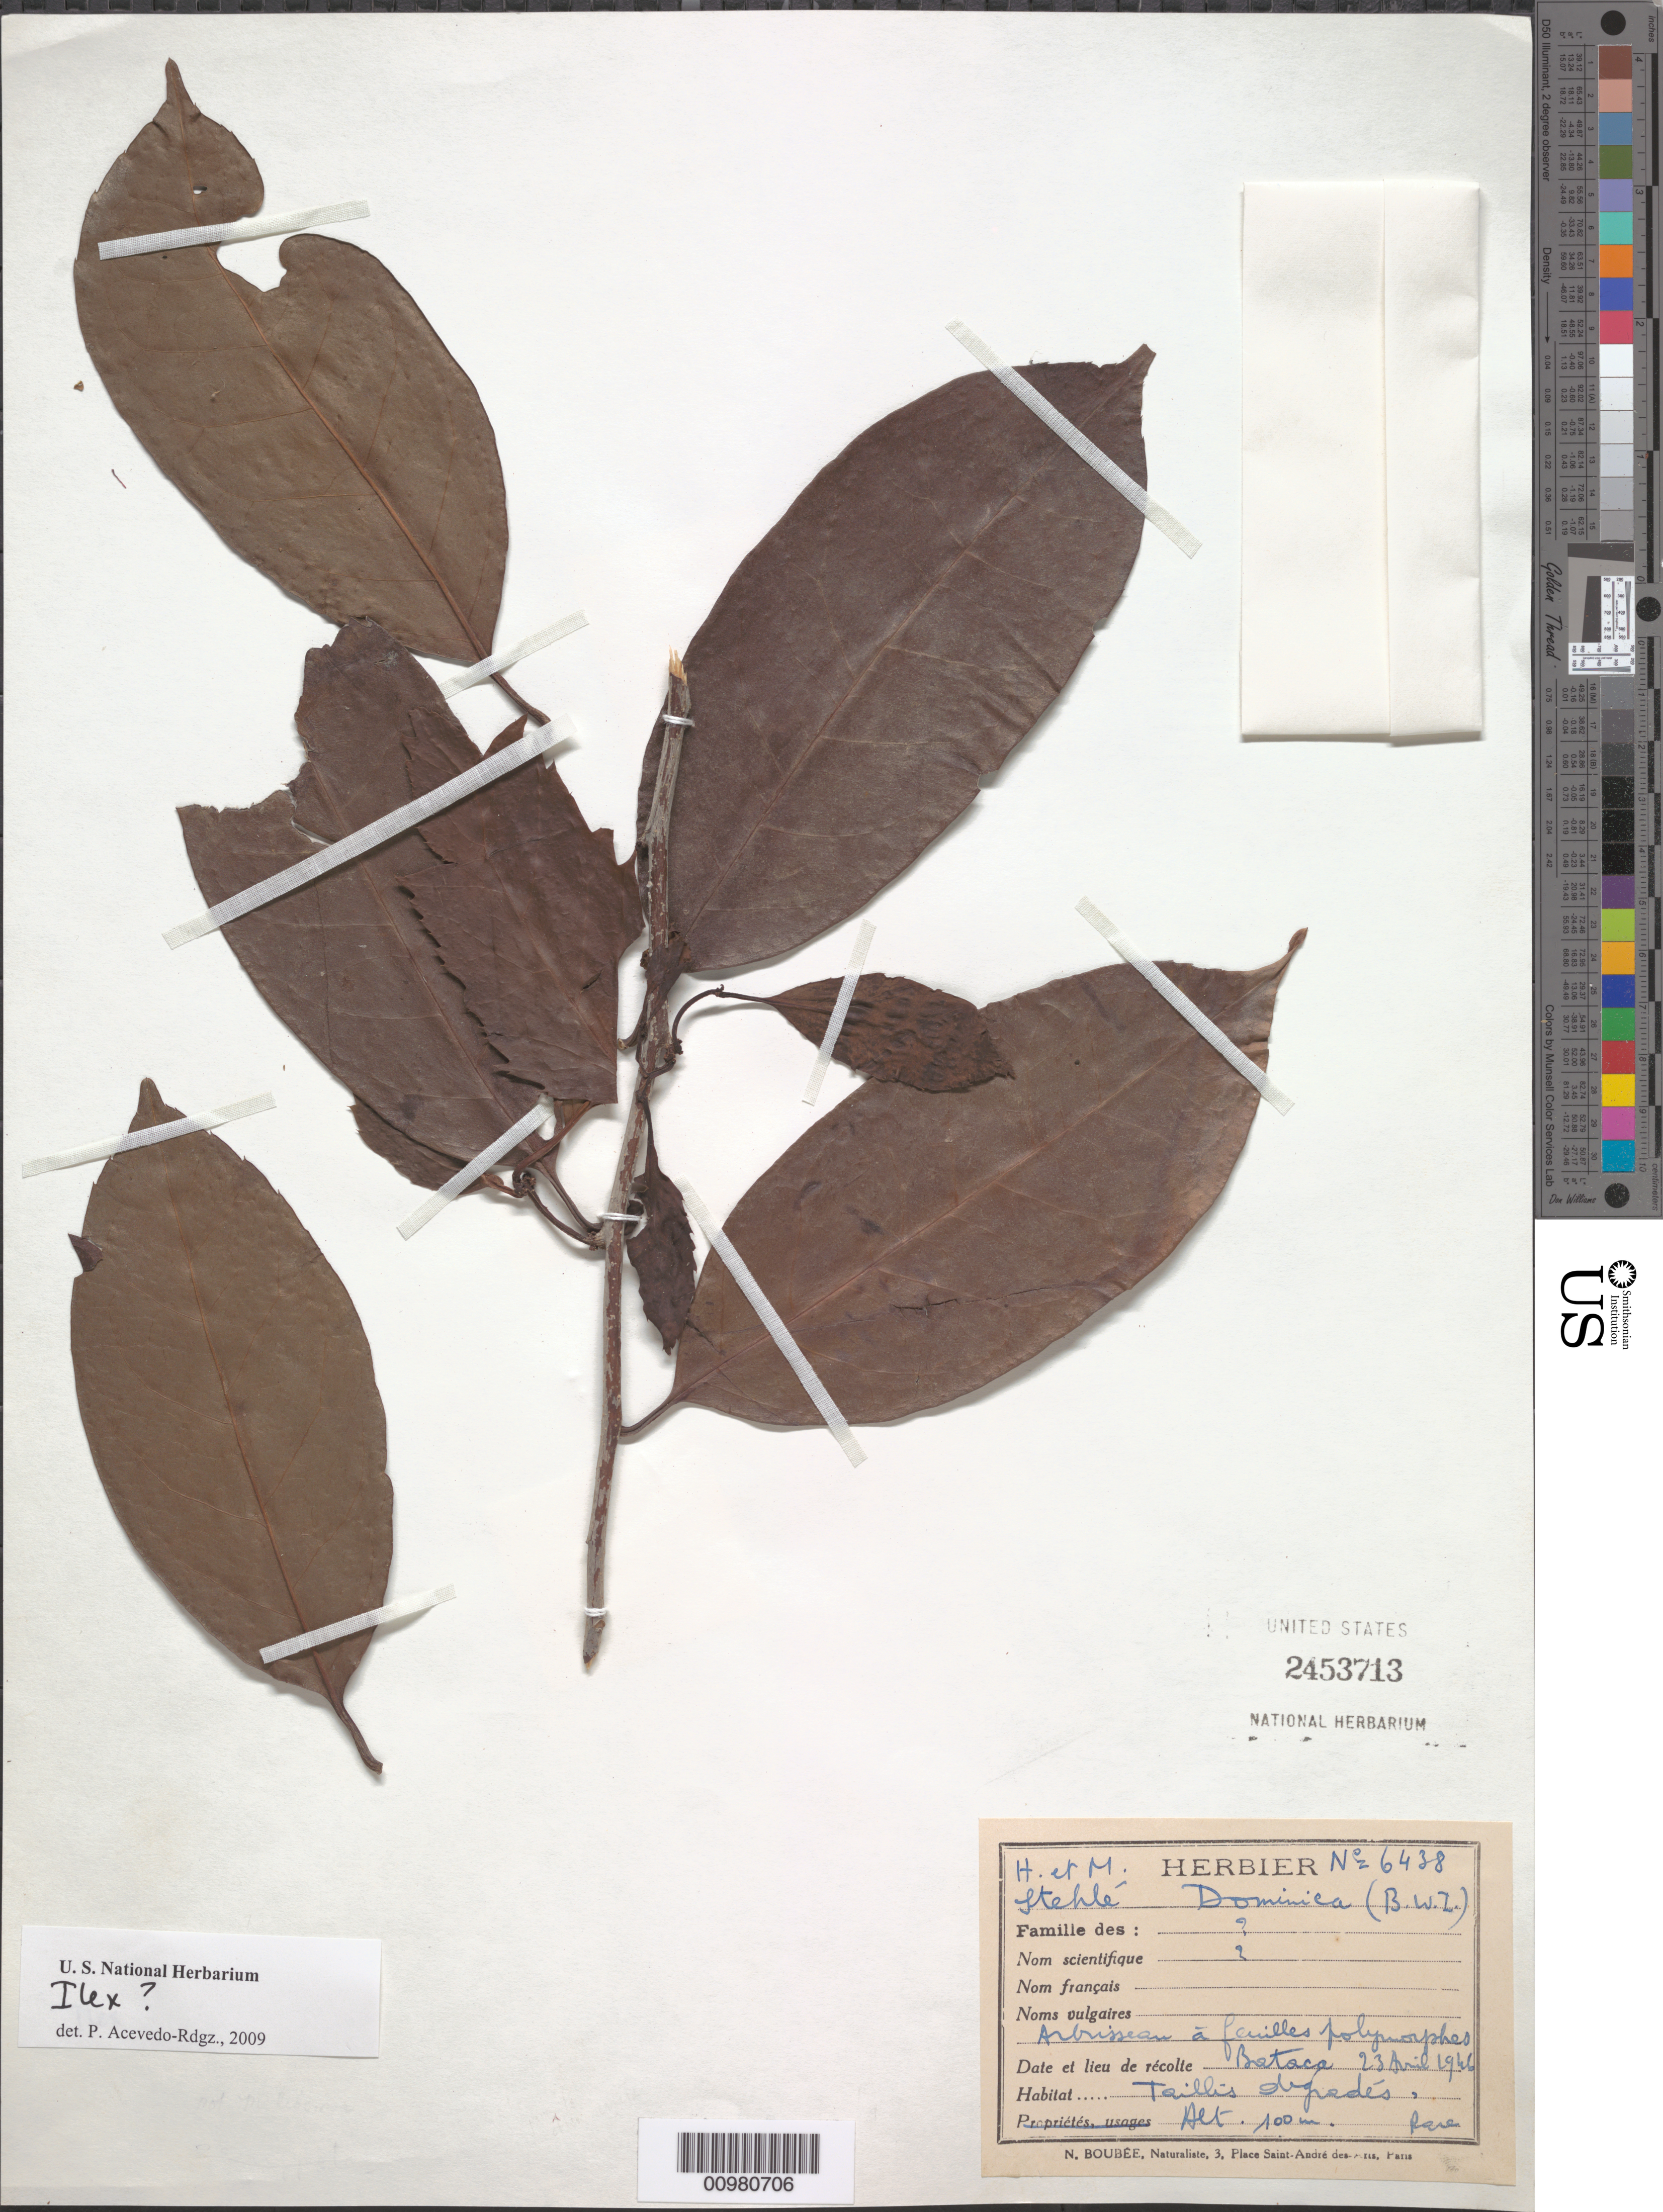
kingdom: Plantae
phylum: Tracheophyta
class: Magnoliopsida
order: Aquifoliales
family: Aquifoliaceae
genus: Ilex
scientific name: Ilex sp.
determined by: Acevedo-Rodríguez, P., (BOT), Smithsonian Institution - National Museum of Natural History (UNITED STATES)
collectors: H. Stehlé & M. Stehlé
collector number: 6438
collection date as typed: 23 Apr 1946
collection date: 1946-04-23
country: Dominica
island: Dominica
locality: Bataca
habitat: Taillis degradés.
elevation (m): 100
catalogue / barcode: US 2453713